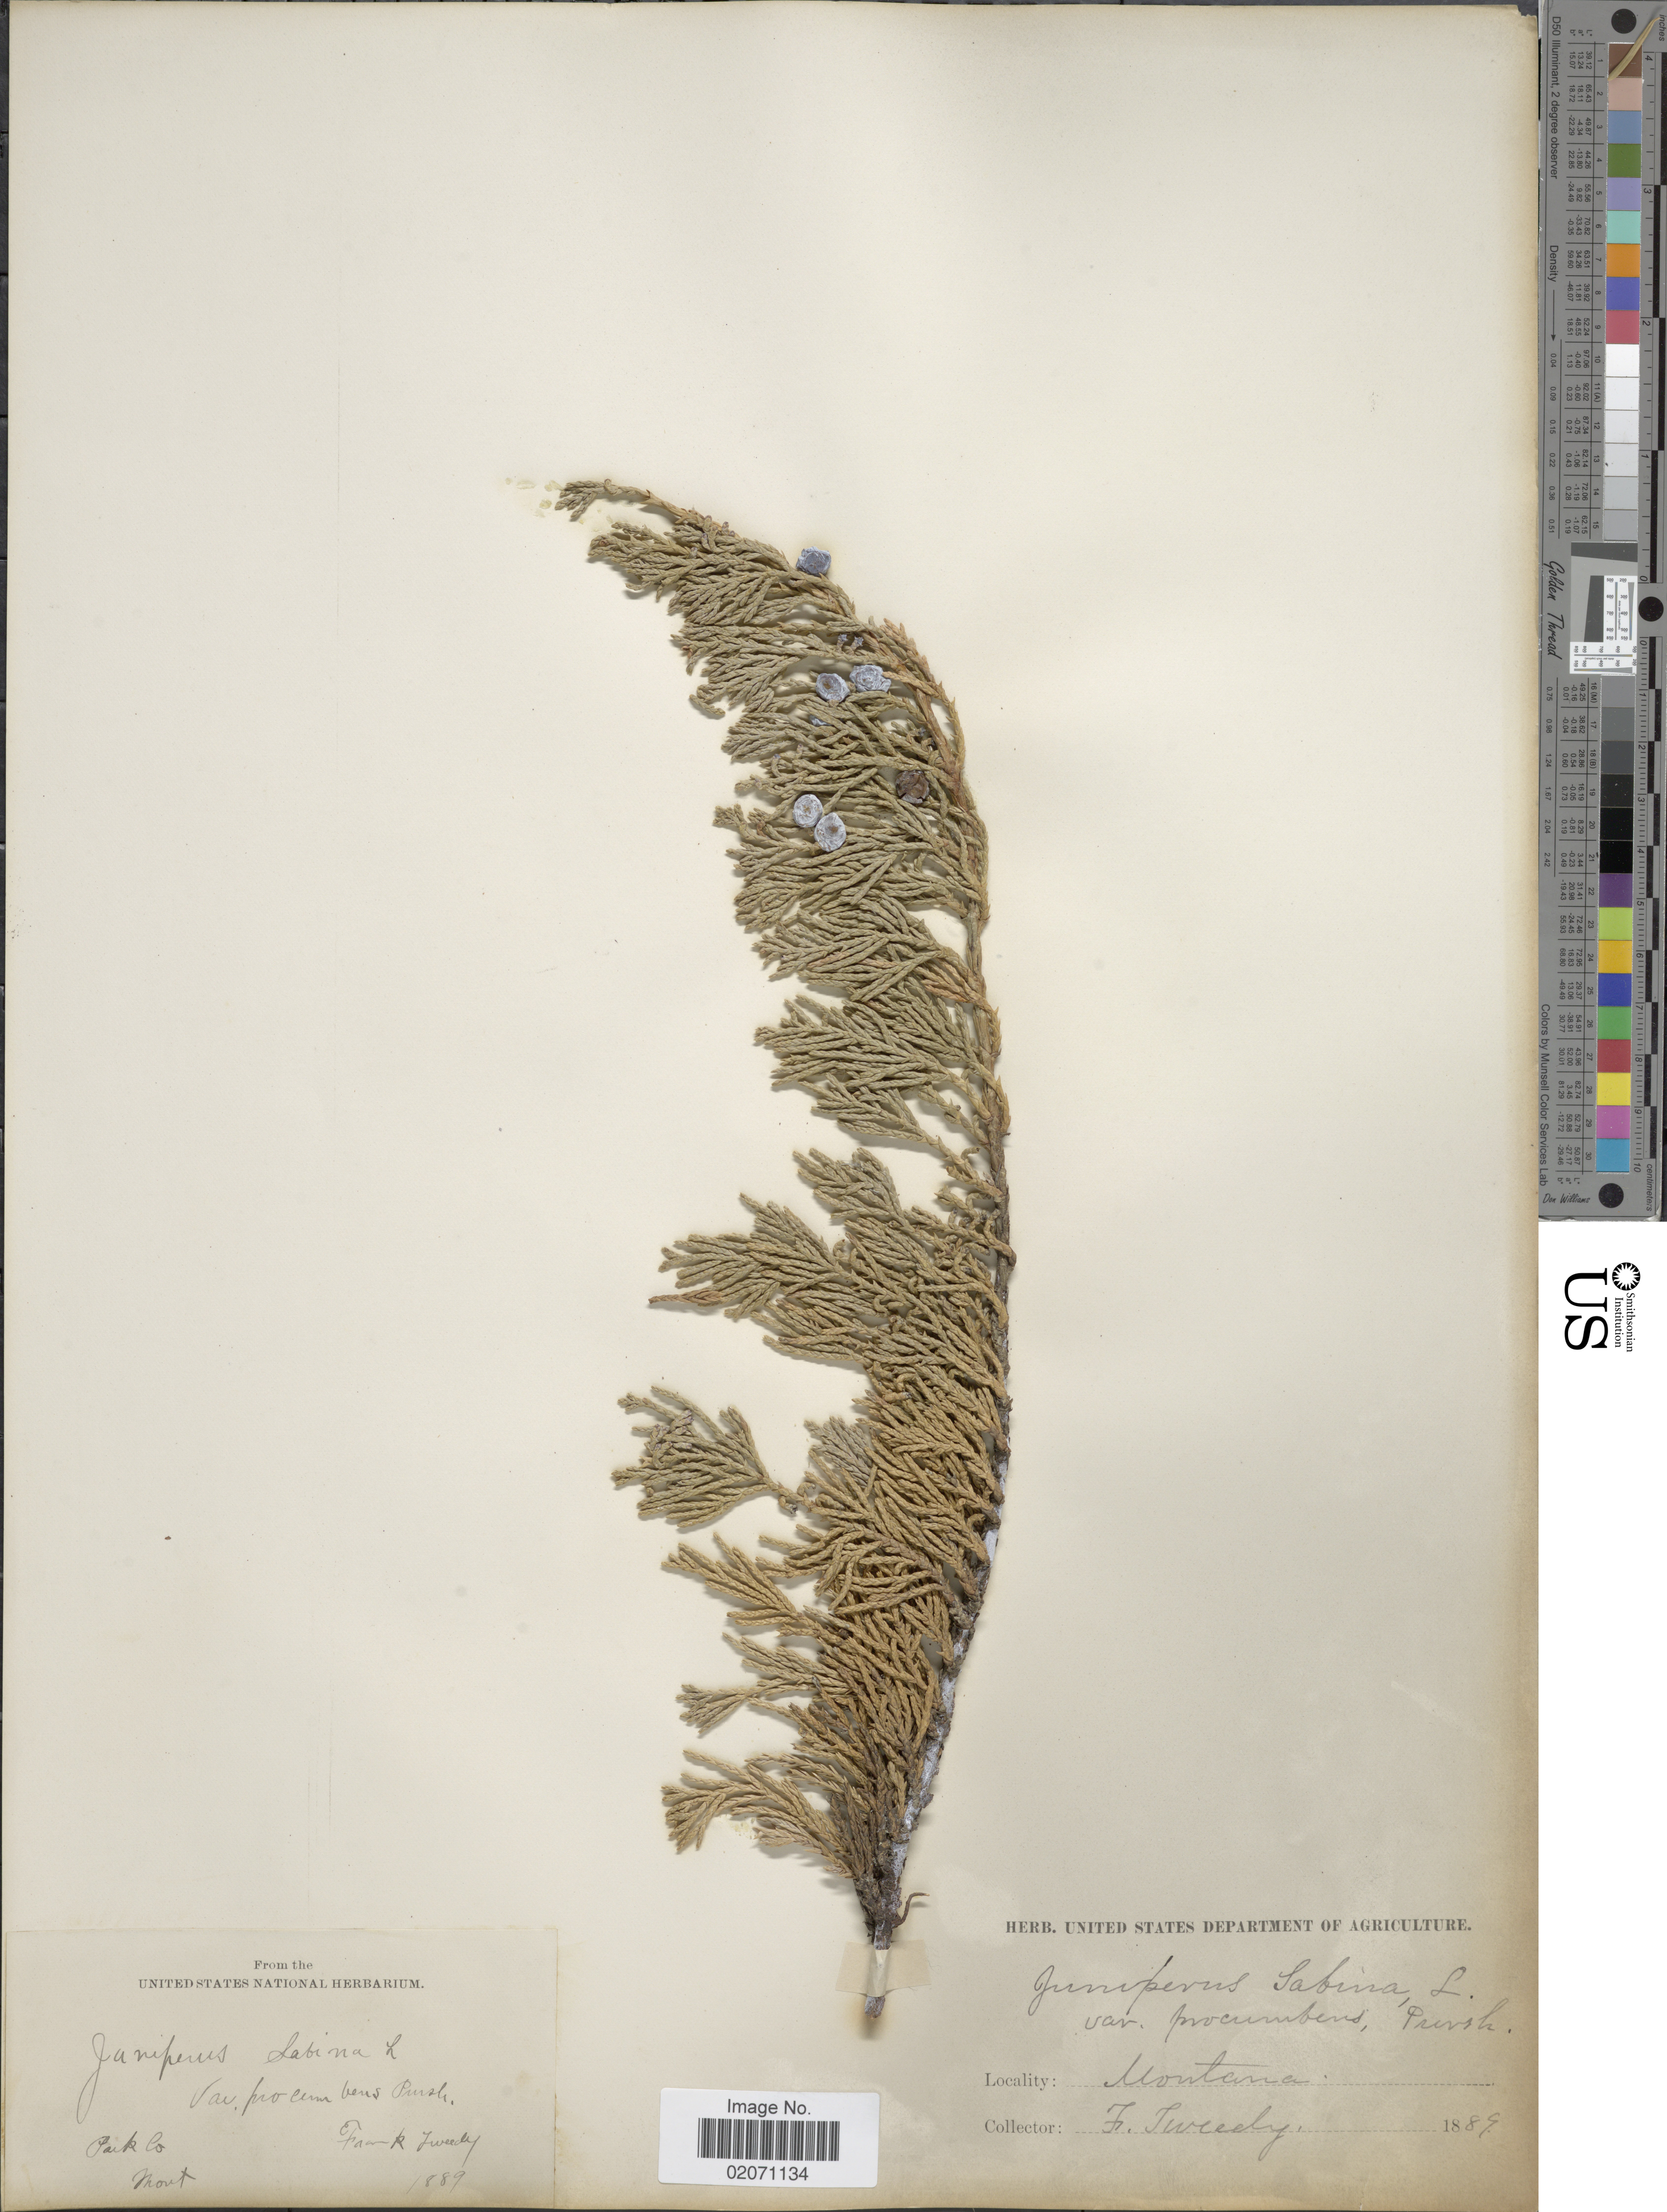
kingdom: Plantae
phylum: Tracheophyta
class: Pinopsida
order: Pinales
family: Cupressaceae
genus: Juniperus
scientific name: Juniperus horizontalis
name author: Moench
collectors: F. Tweedy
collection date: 1889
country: United States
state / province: Montana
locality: Park Co.